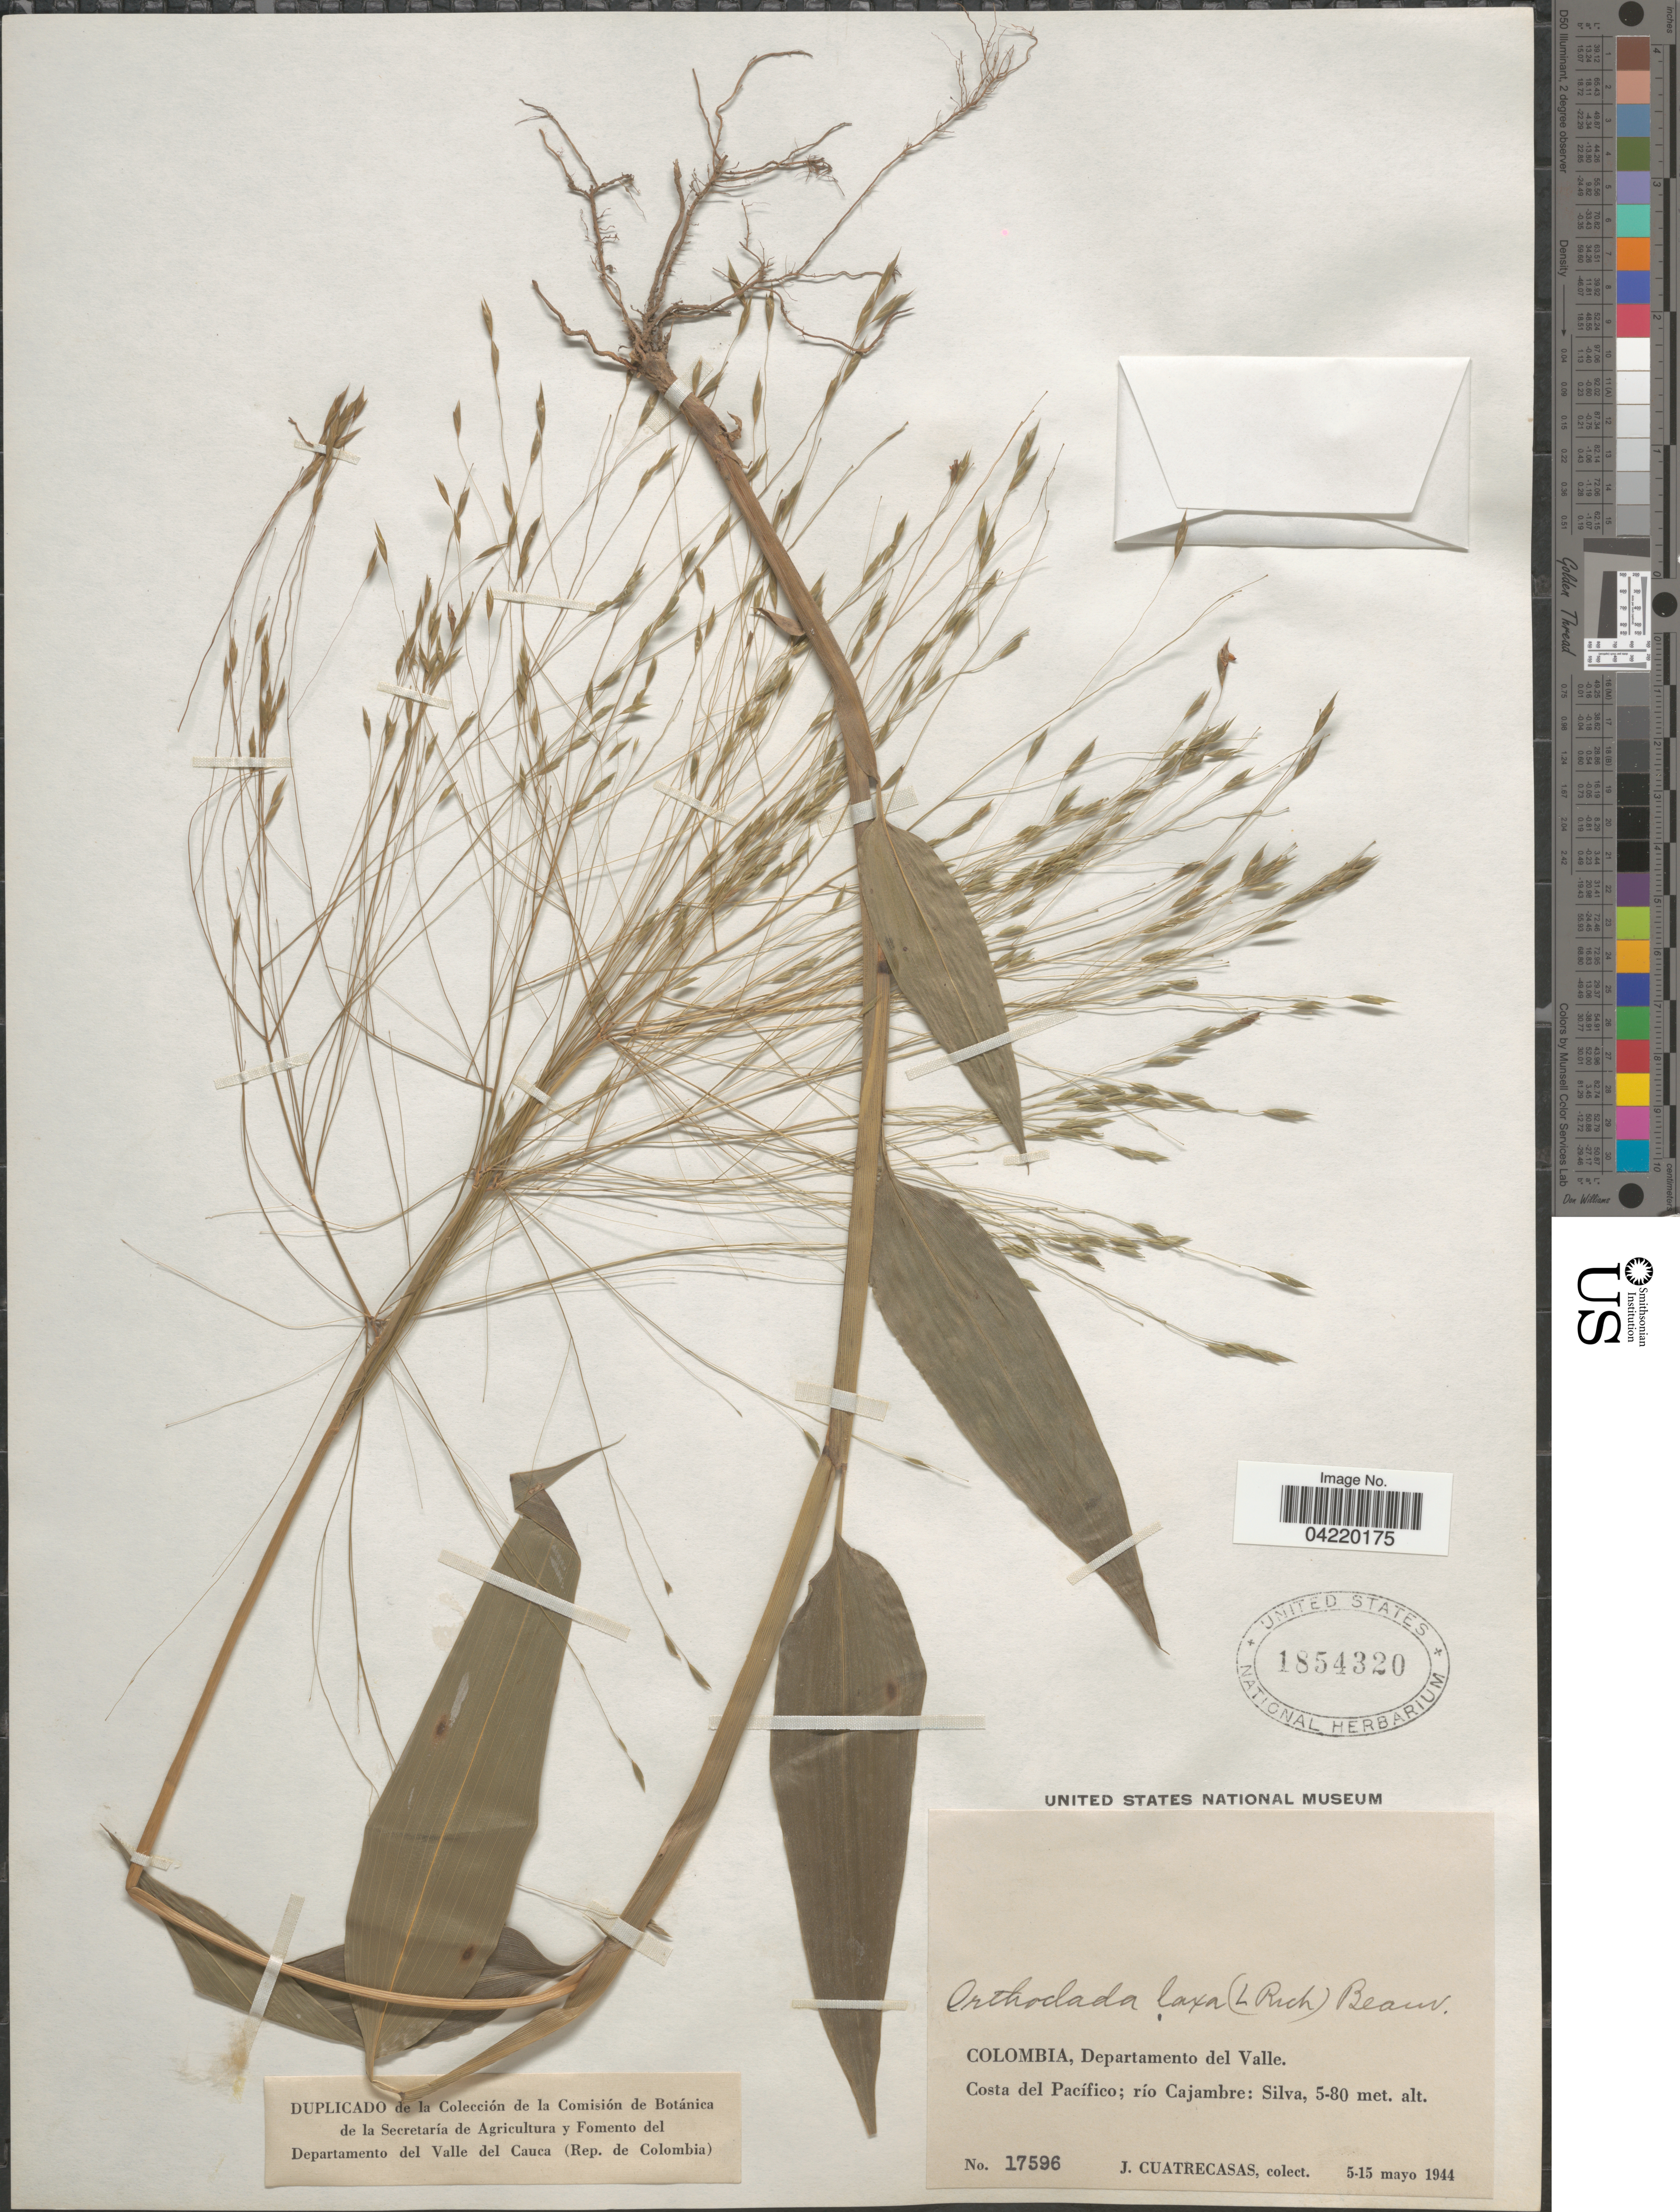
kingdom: Plantae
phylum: Tracheophyta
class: Liliopsida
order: Poales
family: Poaceae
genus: Orthoclada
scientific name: Orthoclada laxa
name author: P. Beauv.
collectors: J. Cuatrecasas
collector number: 17596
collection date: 1944-05-05/1944-05-15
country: Colombia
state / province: Valle del Cauca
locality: Departamento del Valle. Costa del Pacífico; río Cajambre: Silva.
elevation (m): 5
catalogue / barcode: US 1854320